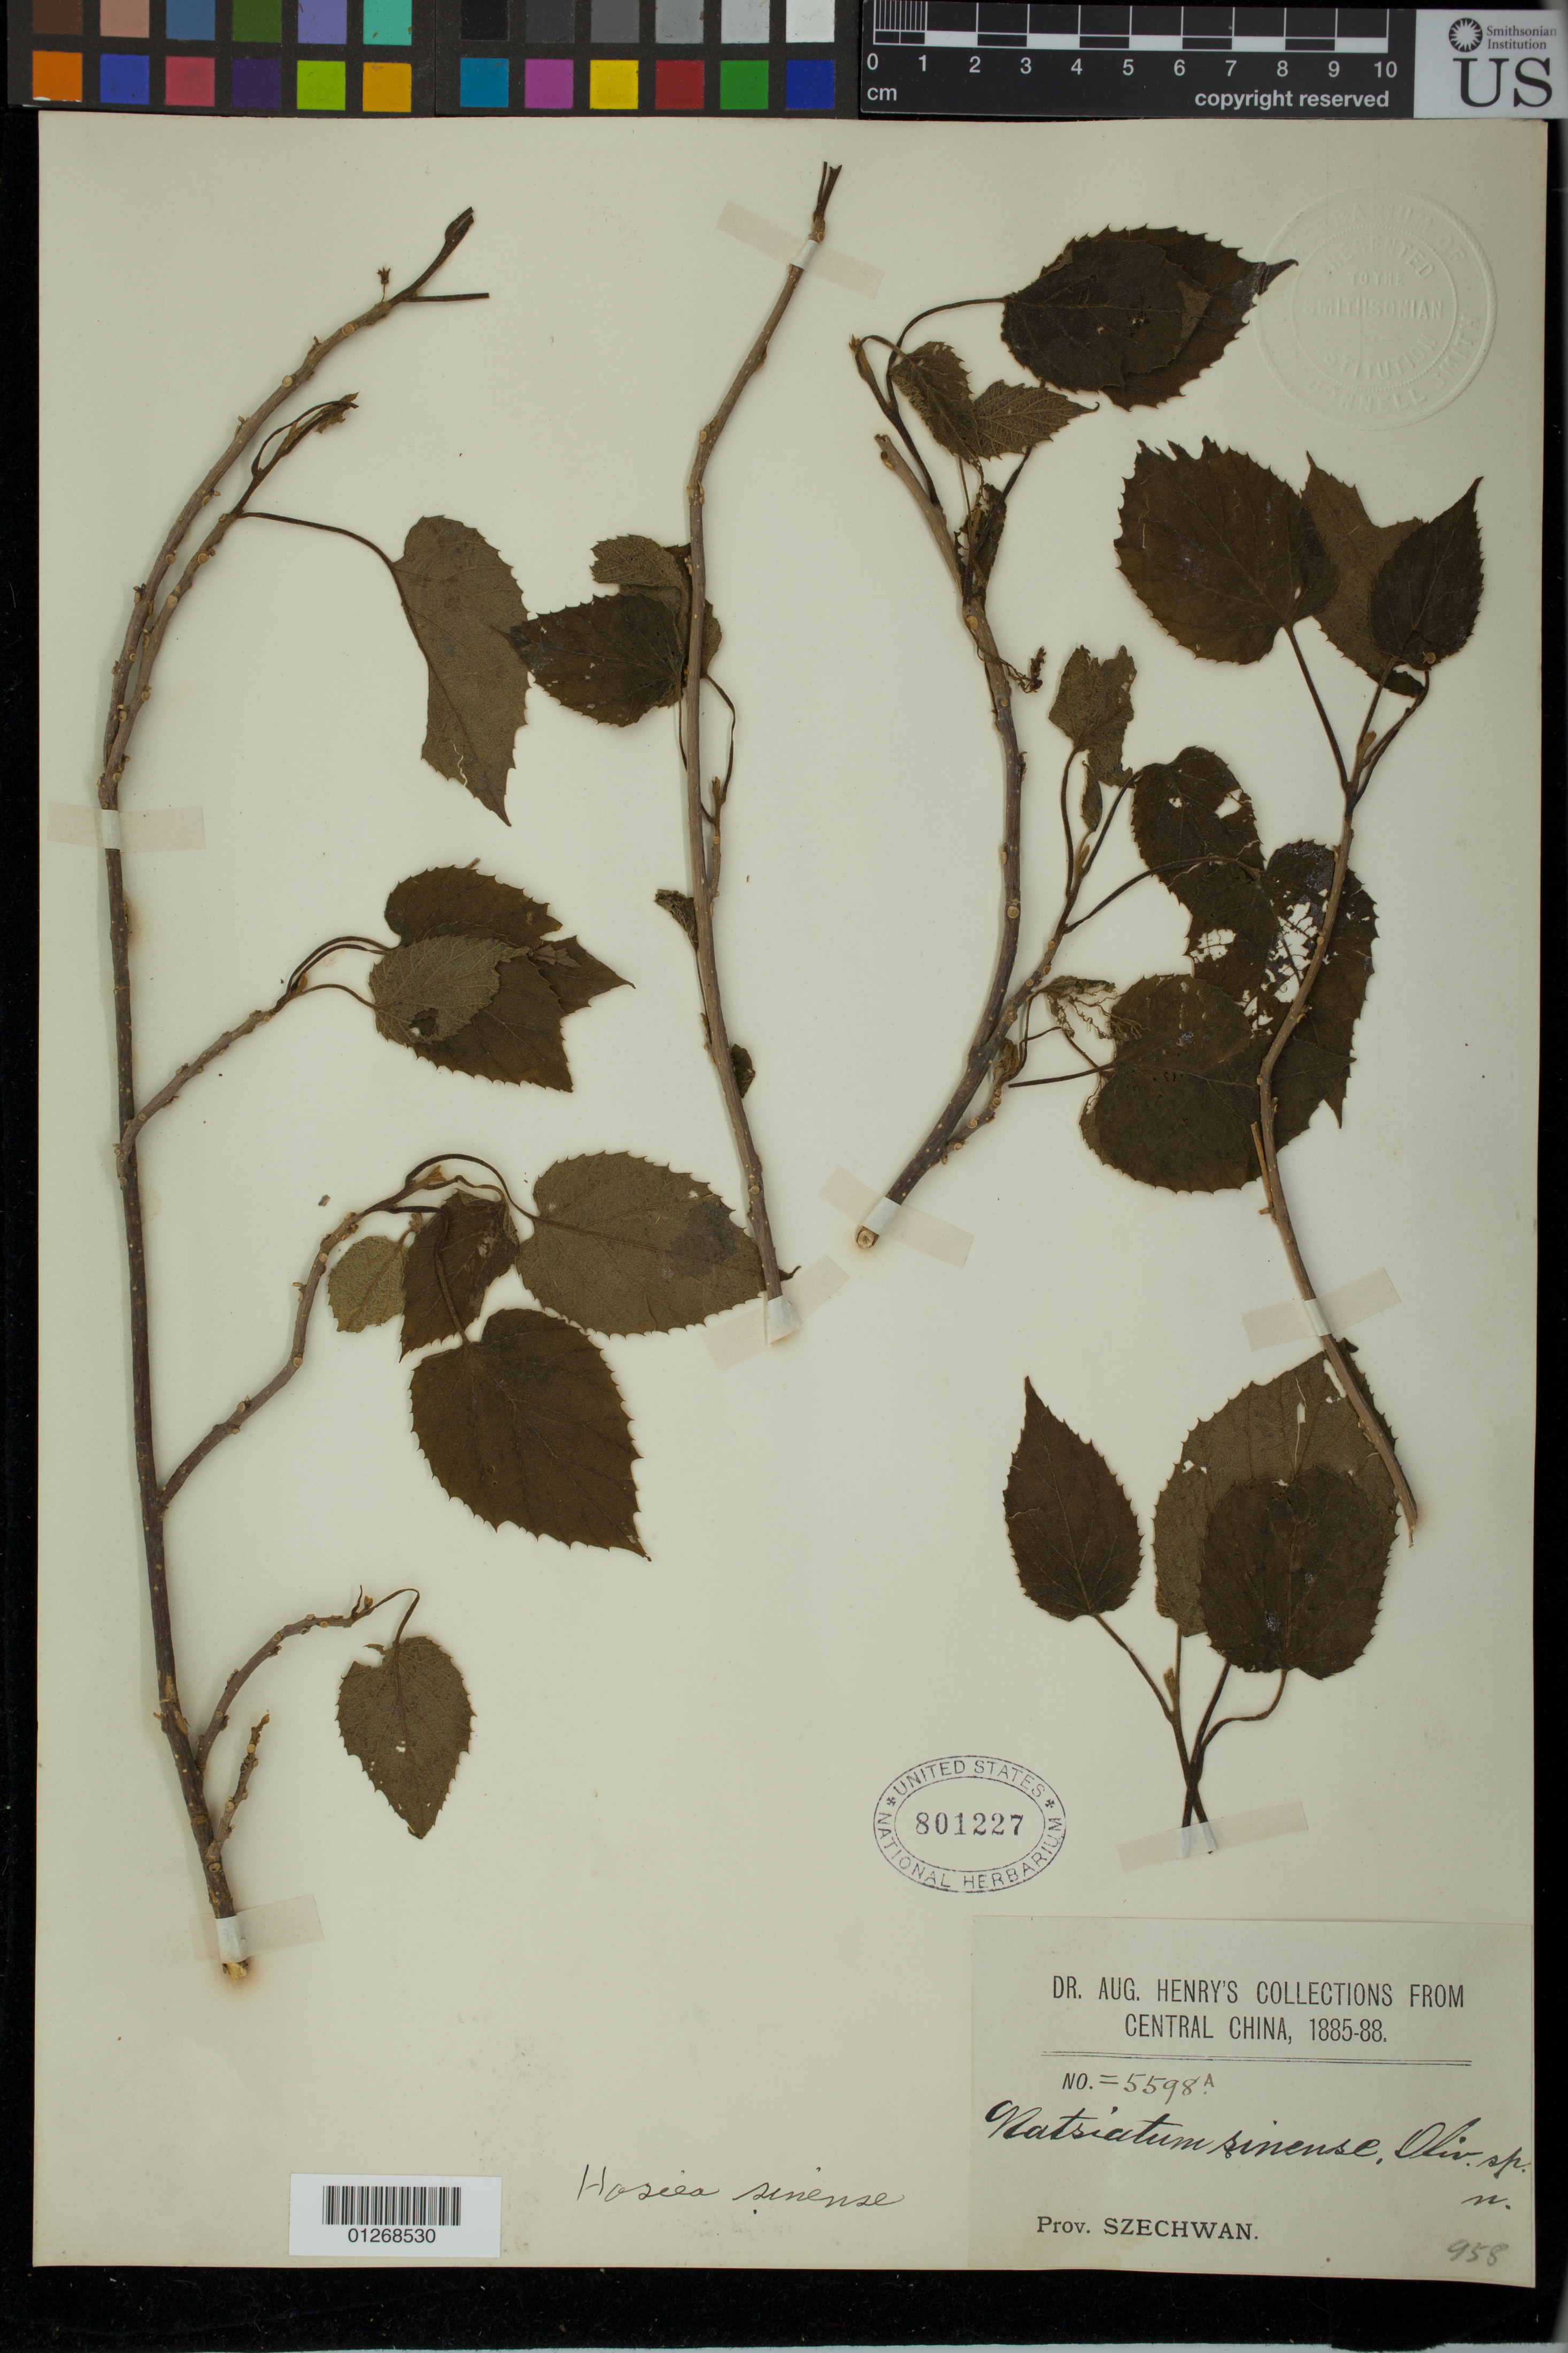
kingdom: Plantae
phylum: Tracheophyta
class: Magnoliopsida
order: Icacinales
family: Icacinaceae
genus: Natsiatum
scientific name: Natsiatum sinense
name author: Oliv.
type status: Possible Syntype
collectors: A. Henry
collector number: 5598 A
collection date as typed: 1885 to -- --- 1888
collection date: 1885/1888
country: China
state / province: Sichuan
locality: Central China, Prov. Szechwan.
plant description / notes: Probably original material but dubiously a type; protologue cites Henry 5598 & 7342 (but not 5598 A).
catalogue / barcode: US 801227